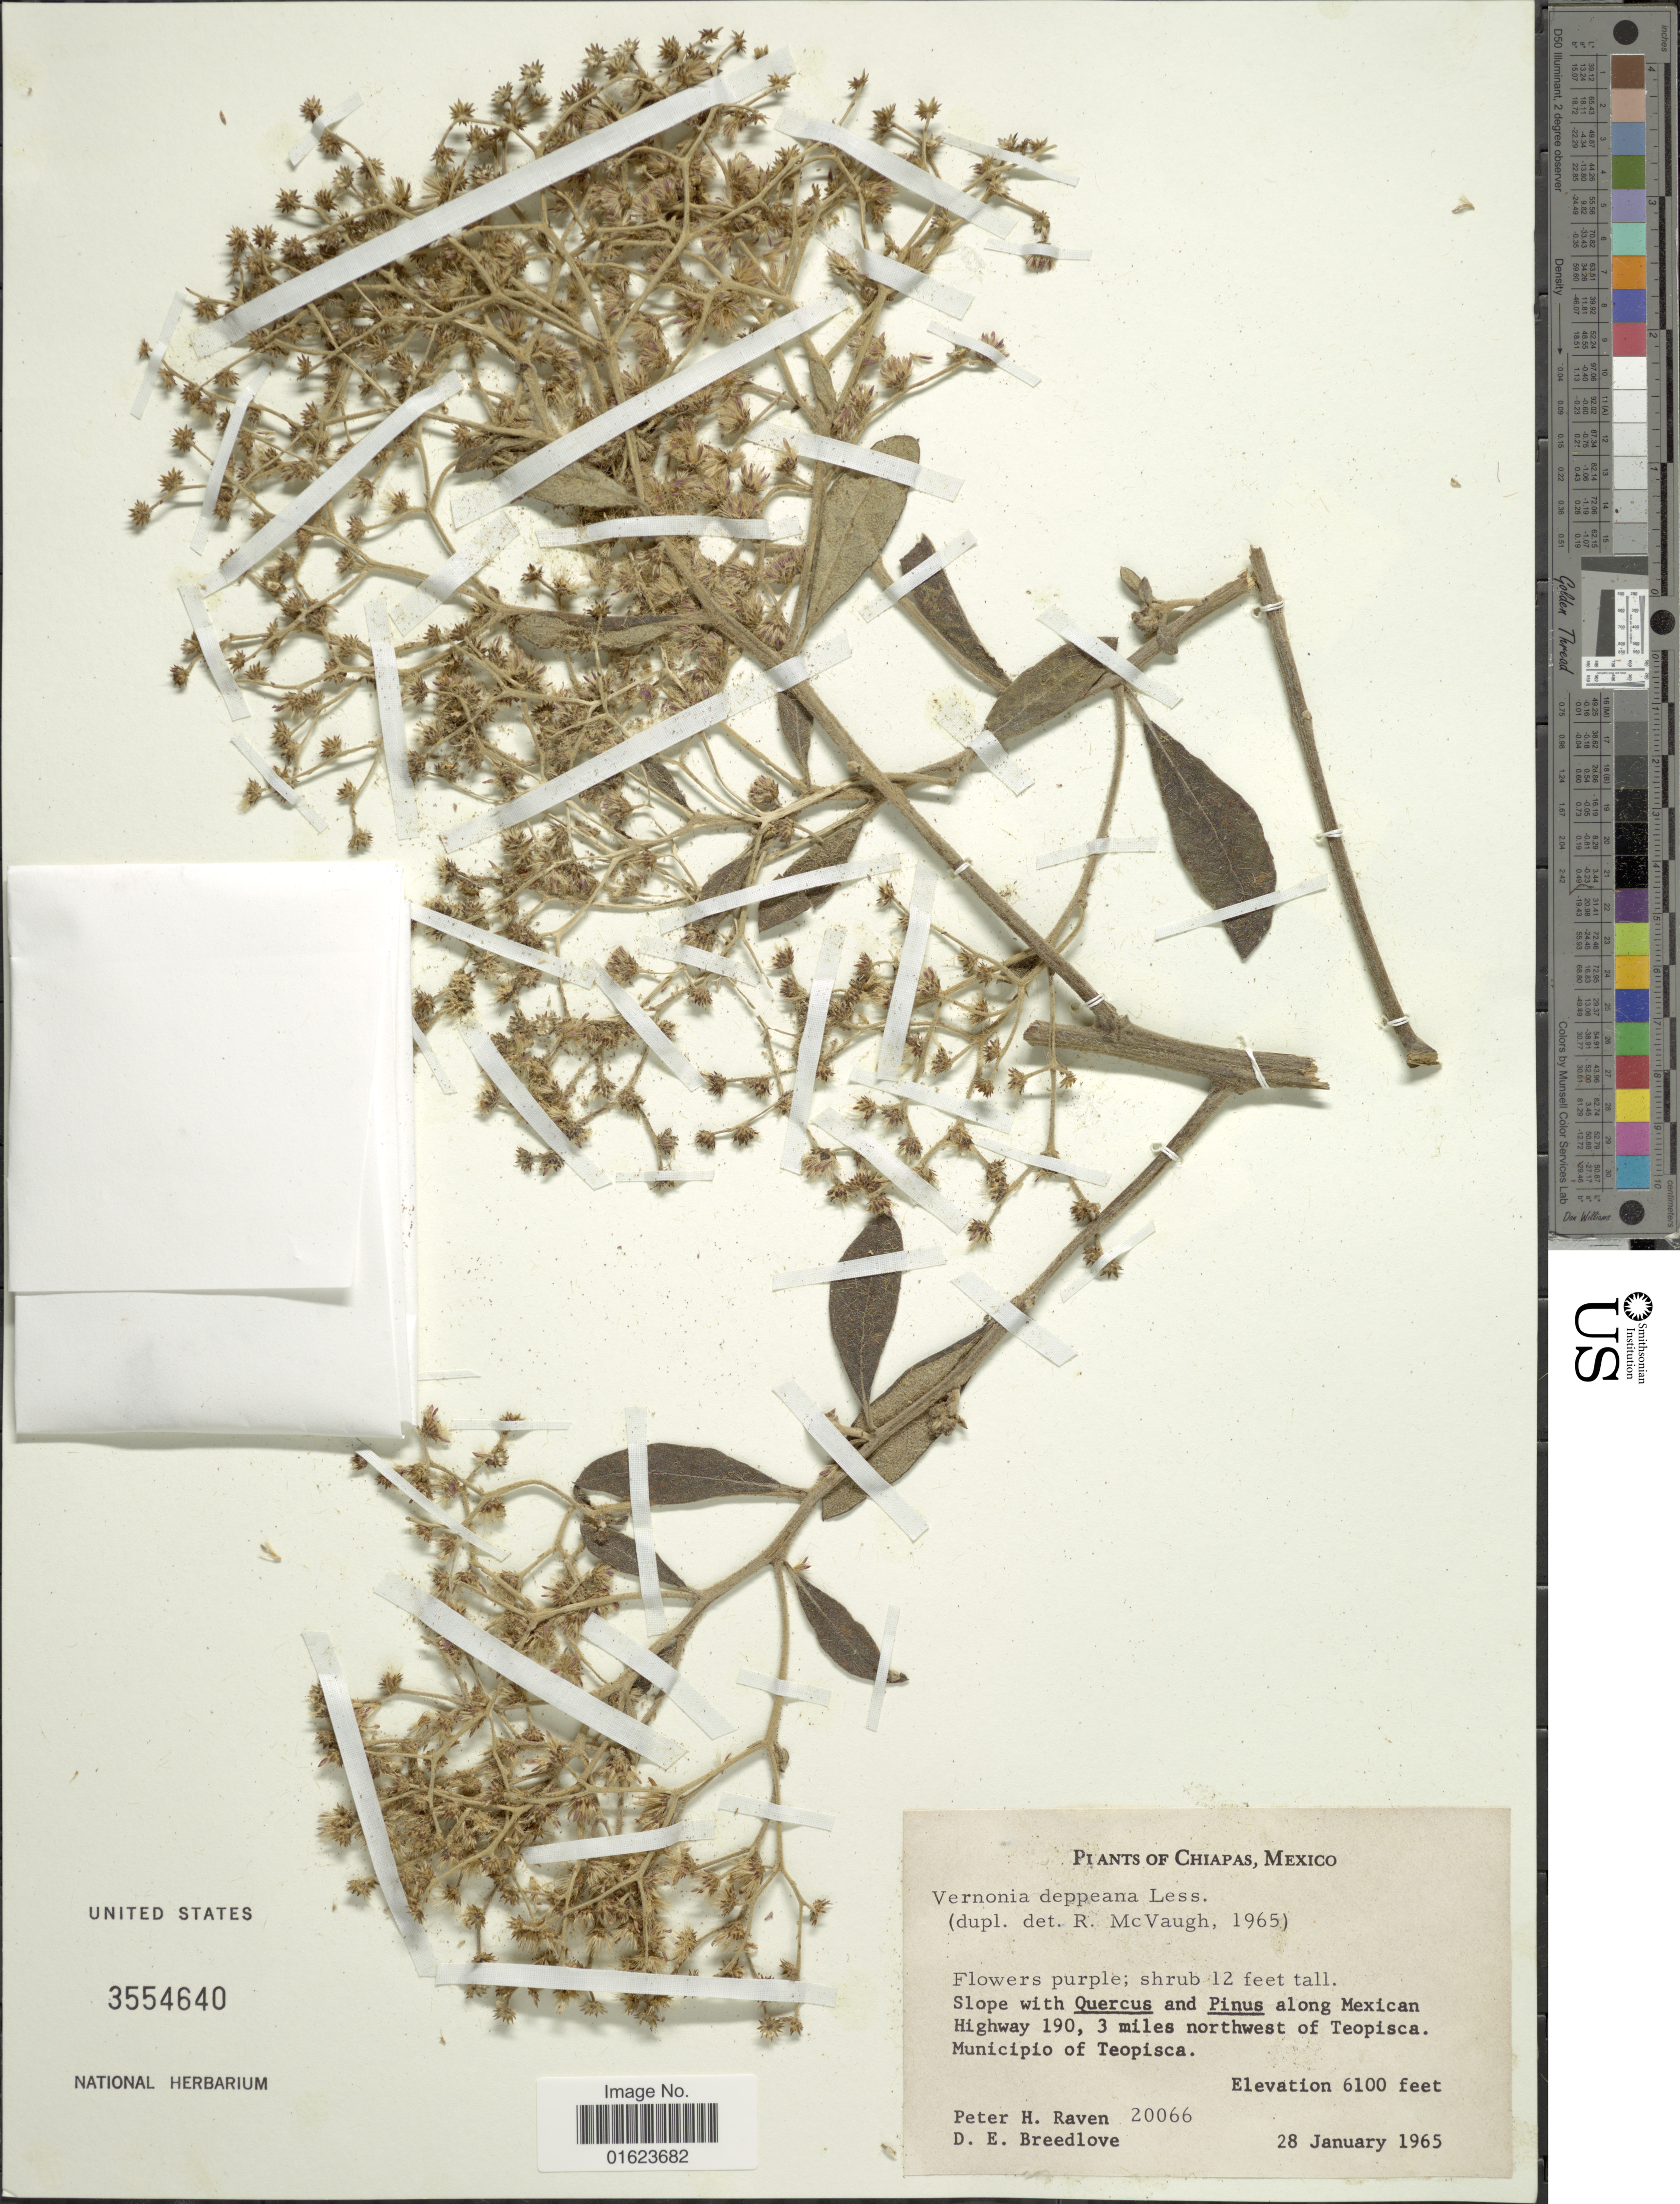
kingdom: Plantae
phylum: Tracheophyta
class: Magnoliopsida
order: Asterales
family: Asteraceae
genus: Vernonanthura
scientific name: Vernonanthura deppeana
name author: (Less.) H. Rob.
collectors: P. Raven & D. E. Breedlove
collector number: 20066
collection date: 1965-01-28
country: Mexico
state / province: Chiapas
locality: Chiapas, Mexico. Highway 190, 3 miles northwest of Teopisca Municipio of Teopisca.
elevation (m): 1859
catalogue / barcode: US 3554640